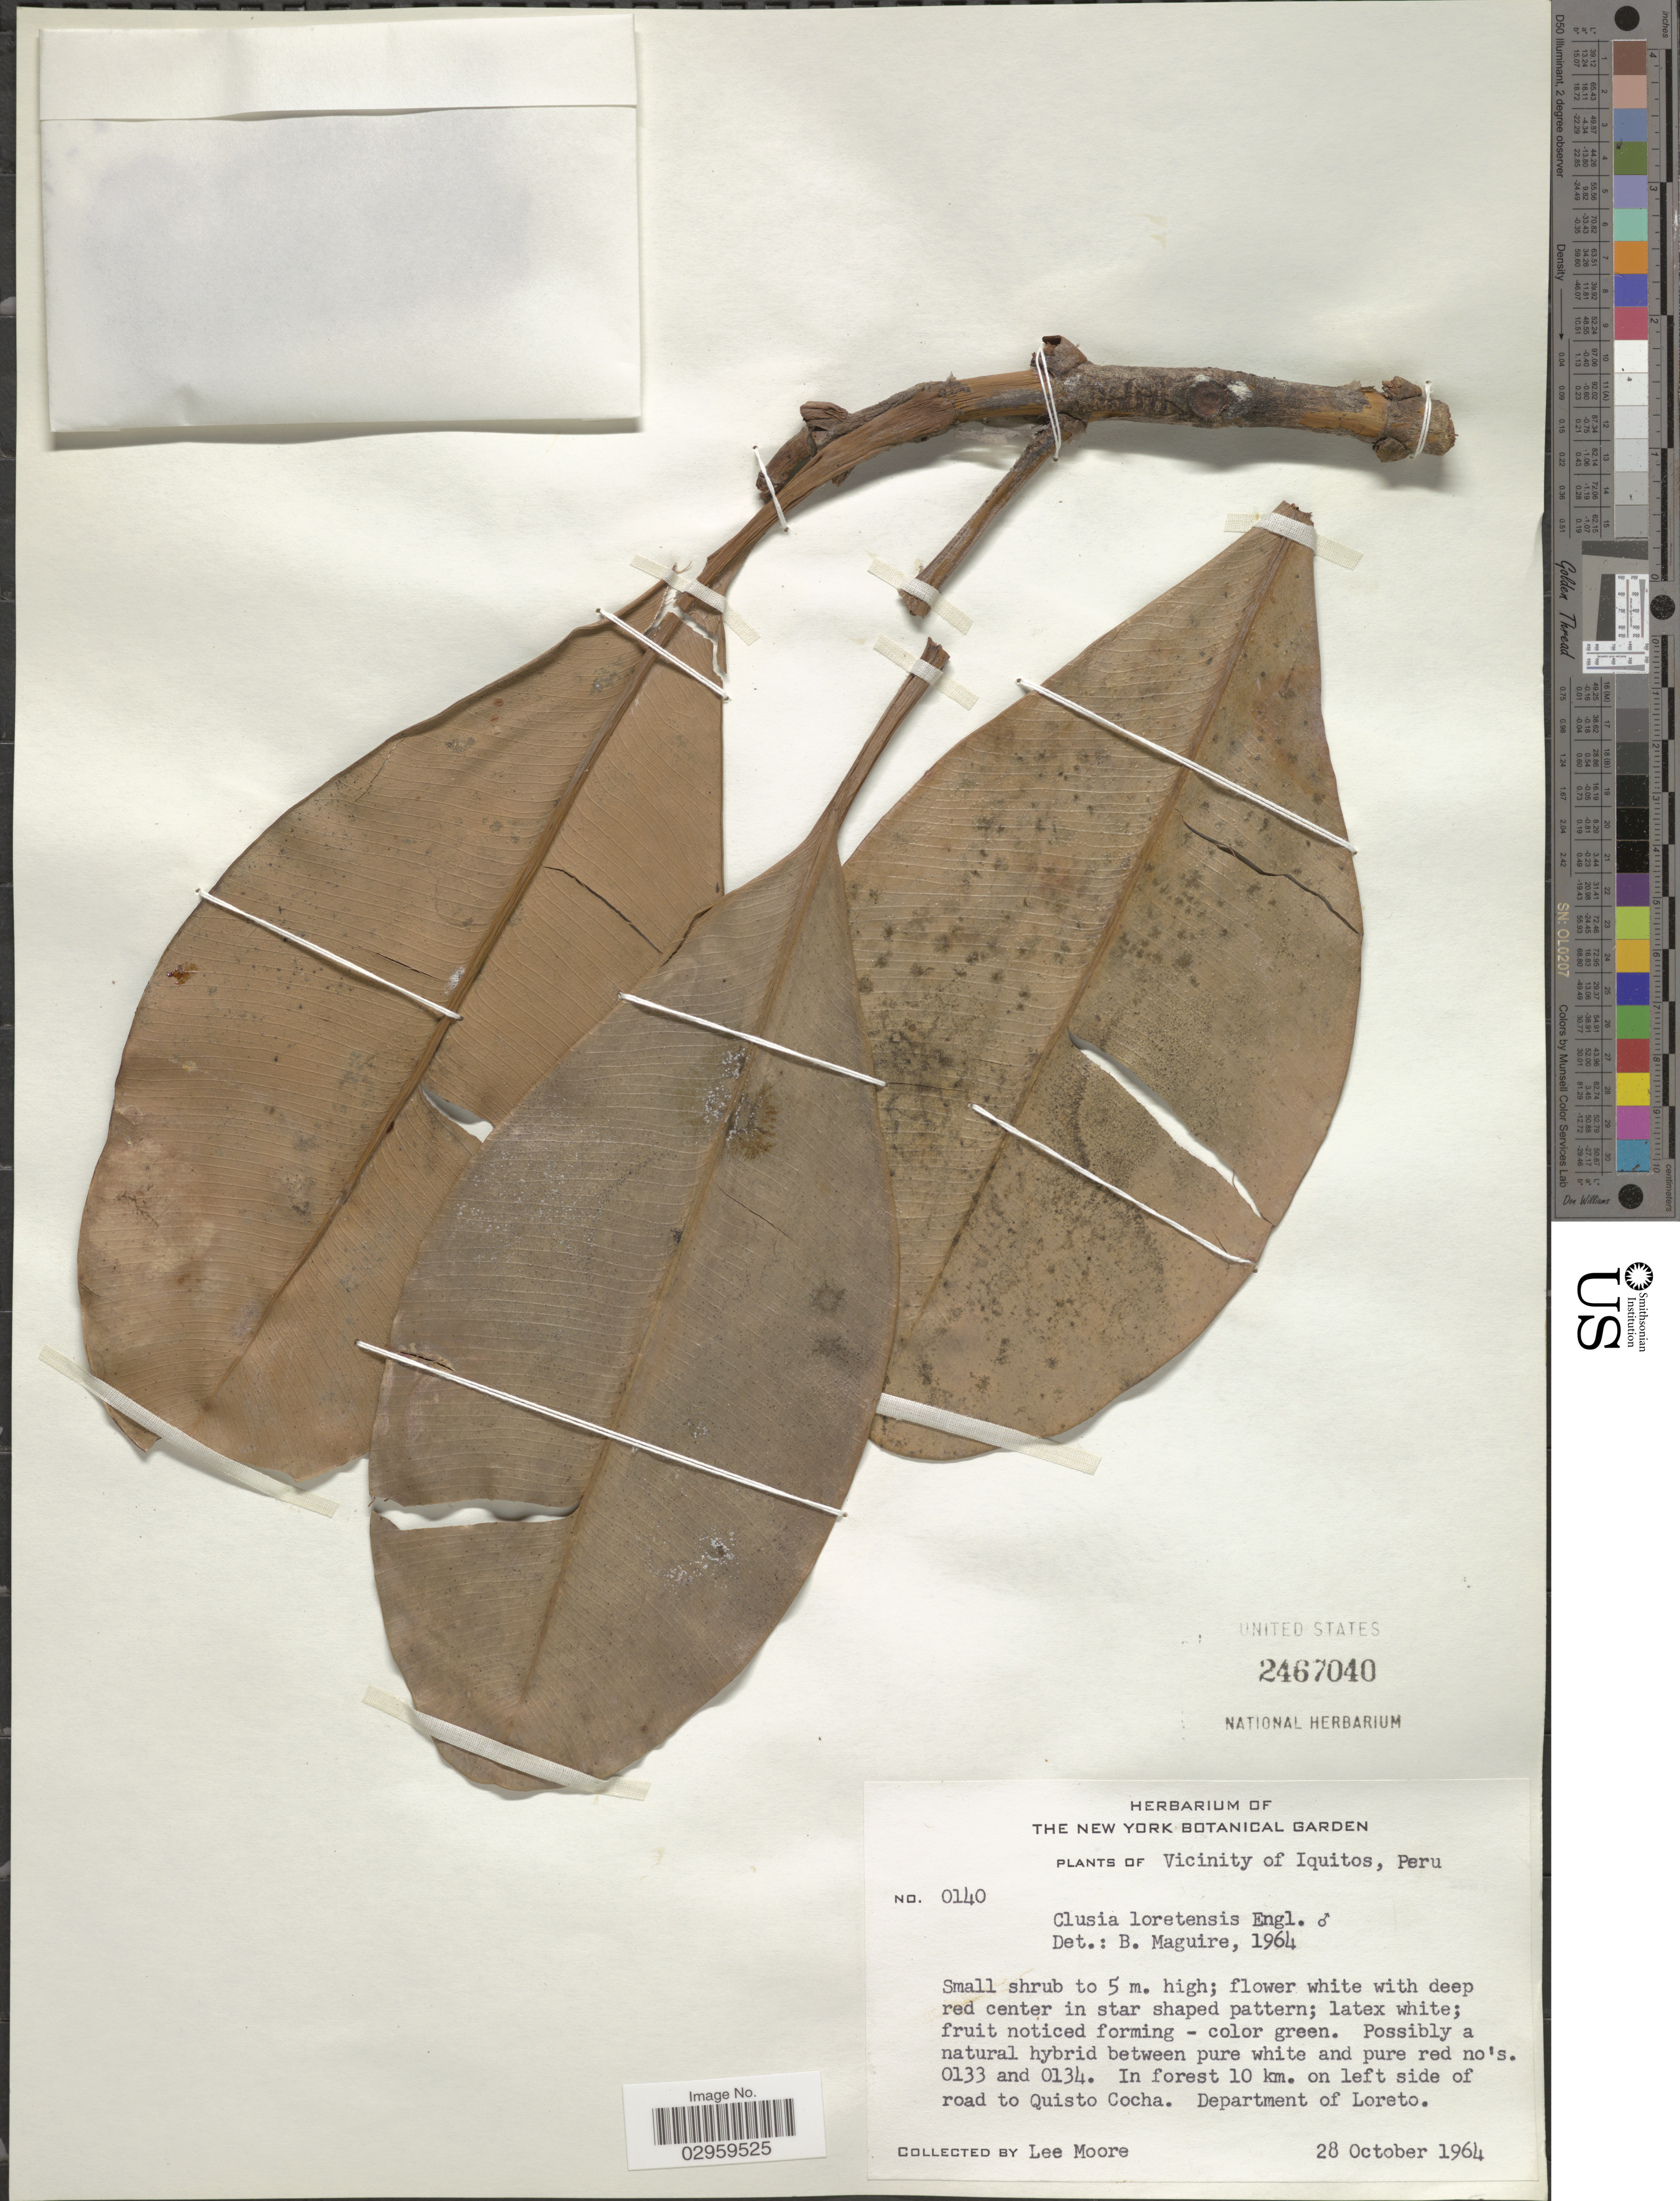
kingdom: Plantae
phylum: Tracheophyta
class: Magnoliopsida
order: Malpighiales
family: Clusiaceae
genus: Clusia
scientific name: Clusia loretensis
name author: Engl.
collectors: L. Moore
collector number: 0140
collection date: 1964-10-28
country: Peru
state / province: Loreto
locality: Vicinity of Iquitos. In forest 10 km. on left side of road to Quisto Cocha. Department of Loreto.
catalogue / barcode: US 2467040